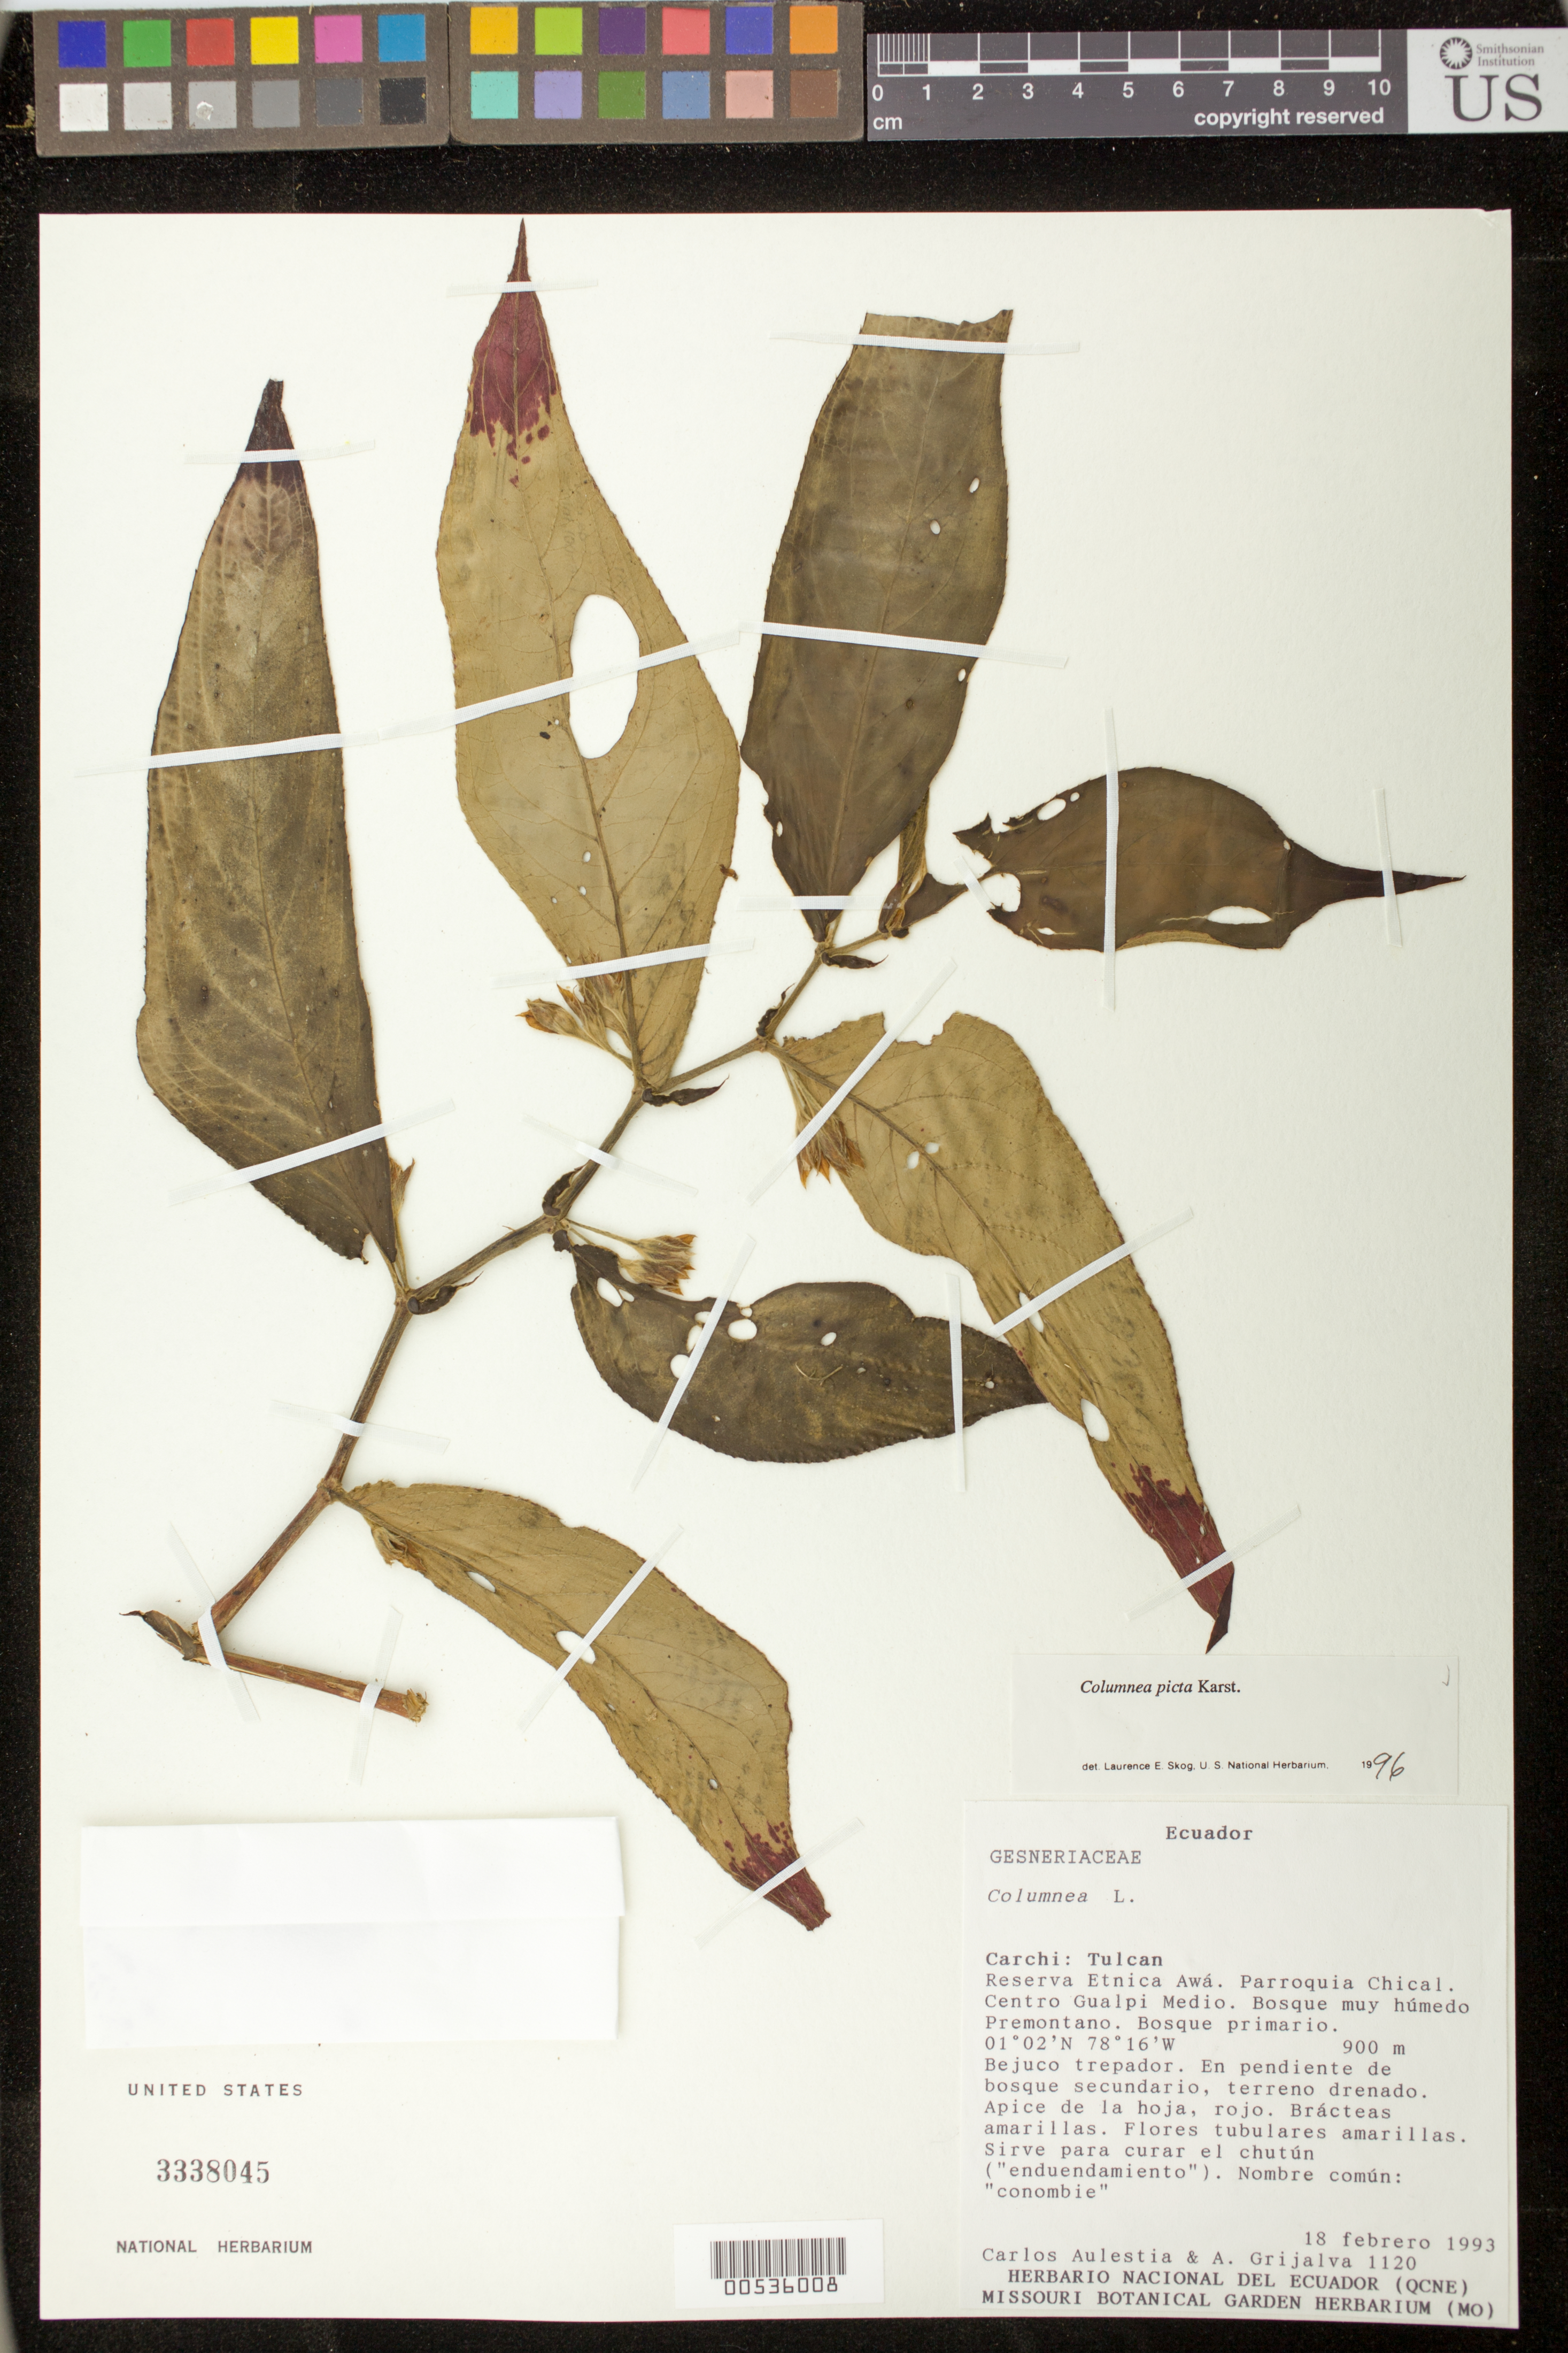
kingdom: Plantae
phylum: Tracheophyta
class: Magnoliopsida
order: Lamiales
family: Gesneriaceae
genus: Columnea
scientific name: Columnea karsteniana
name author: Singh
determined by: Skog, Laurence E.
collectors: C. Aulestia & A. Grijalva P.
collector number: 1120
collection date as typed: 18 Feb 1993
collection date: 1993-02-18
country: Ecuador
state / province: Carchi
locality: Tulcan: Reserva Etnica Awá, Parroquia Chical, Centro Gualpi Medio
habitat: Bosque muy húmedo premontano; bosque primario; en pendiente de bosque secundario, terreno drenado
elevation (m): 900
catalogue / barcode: US 3338045